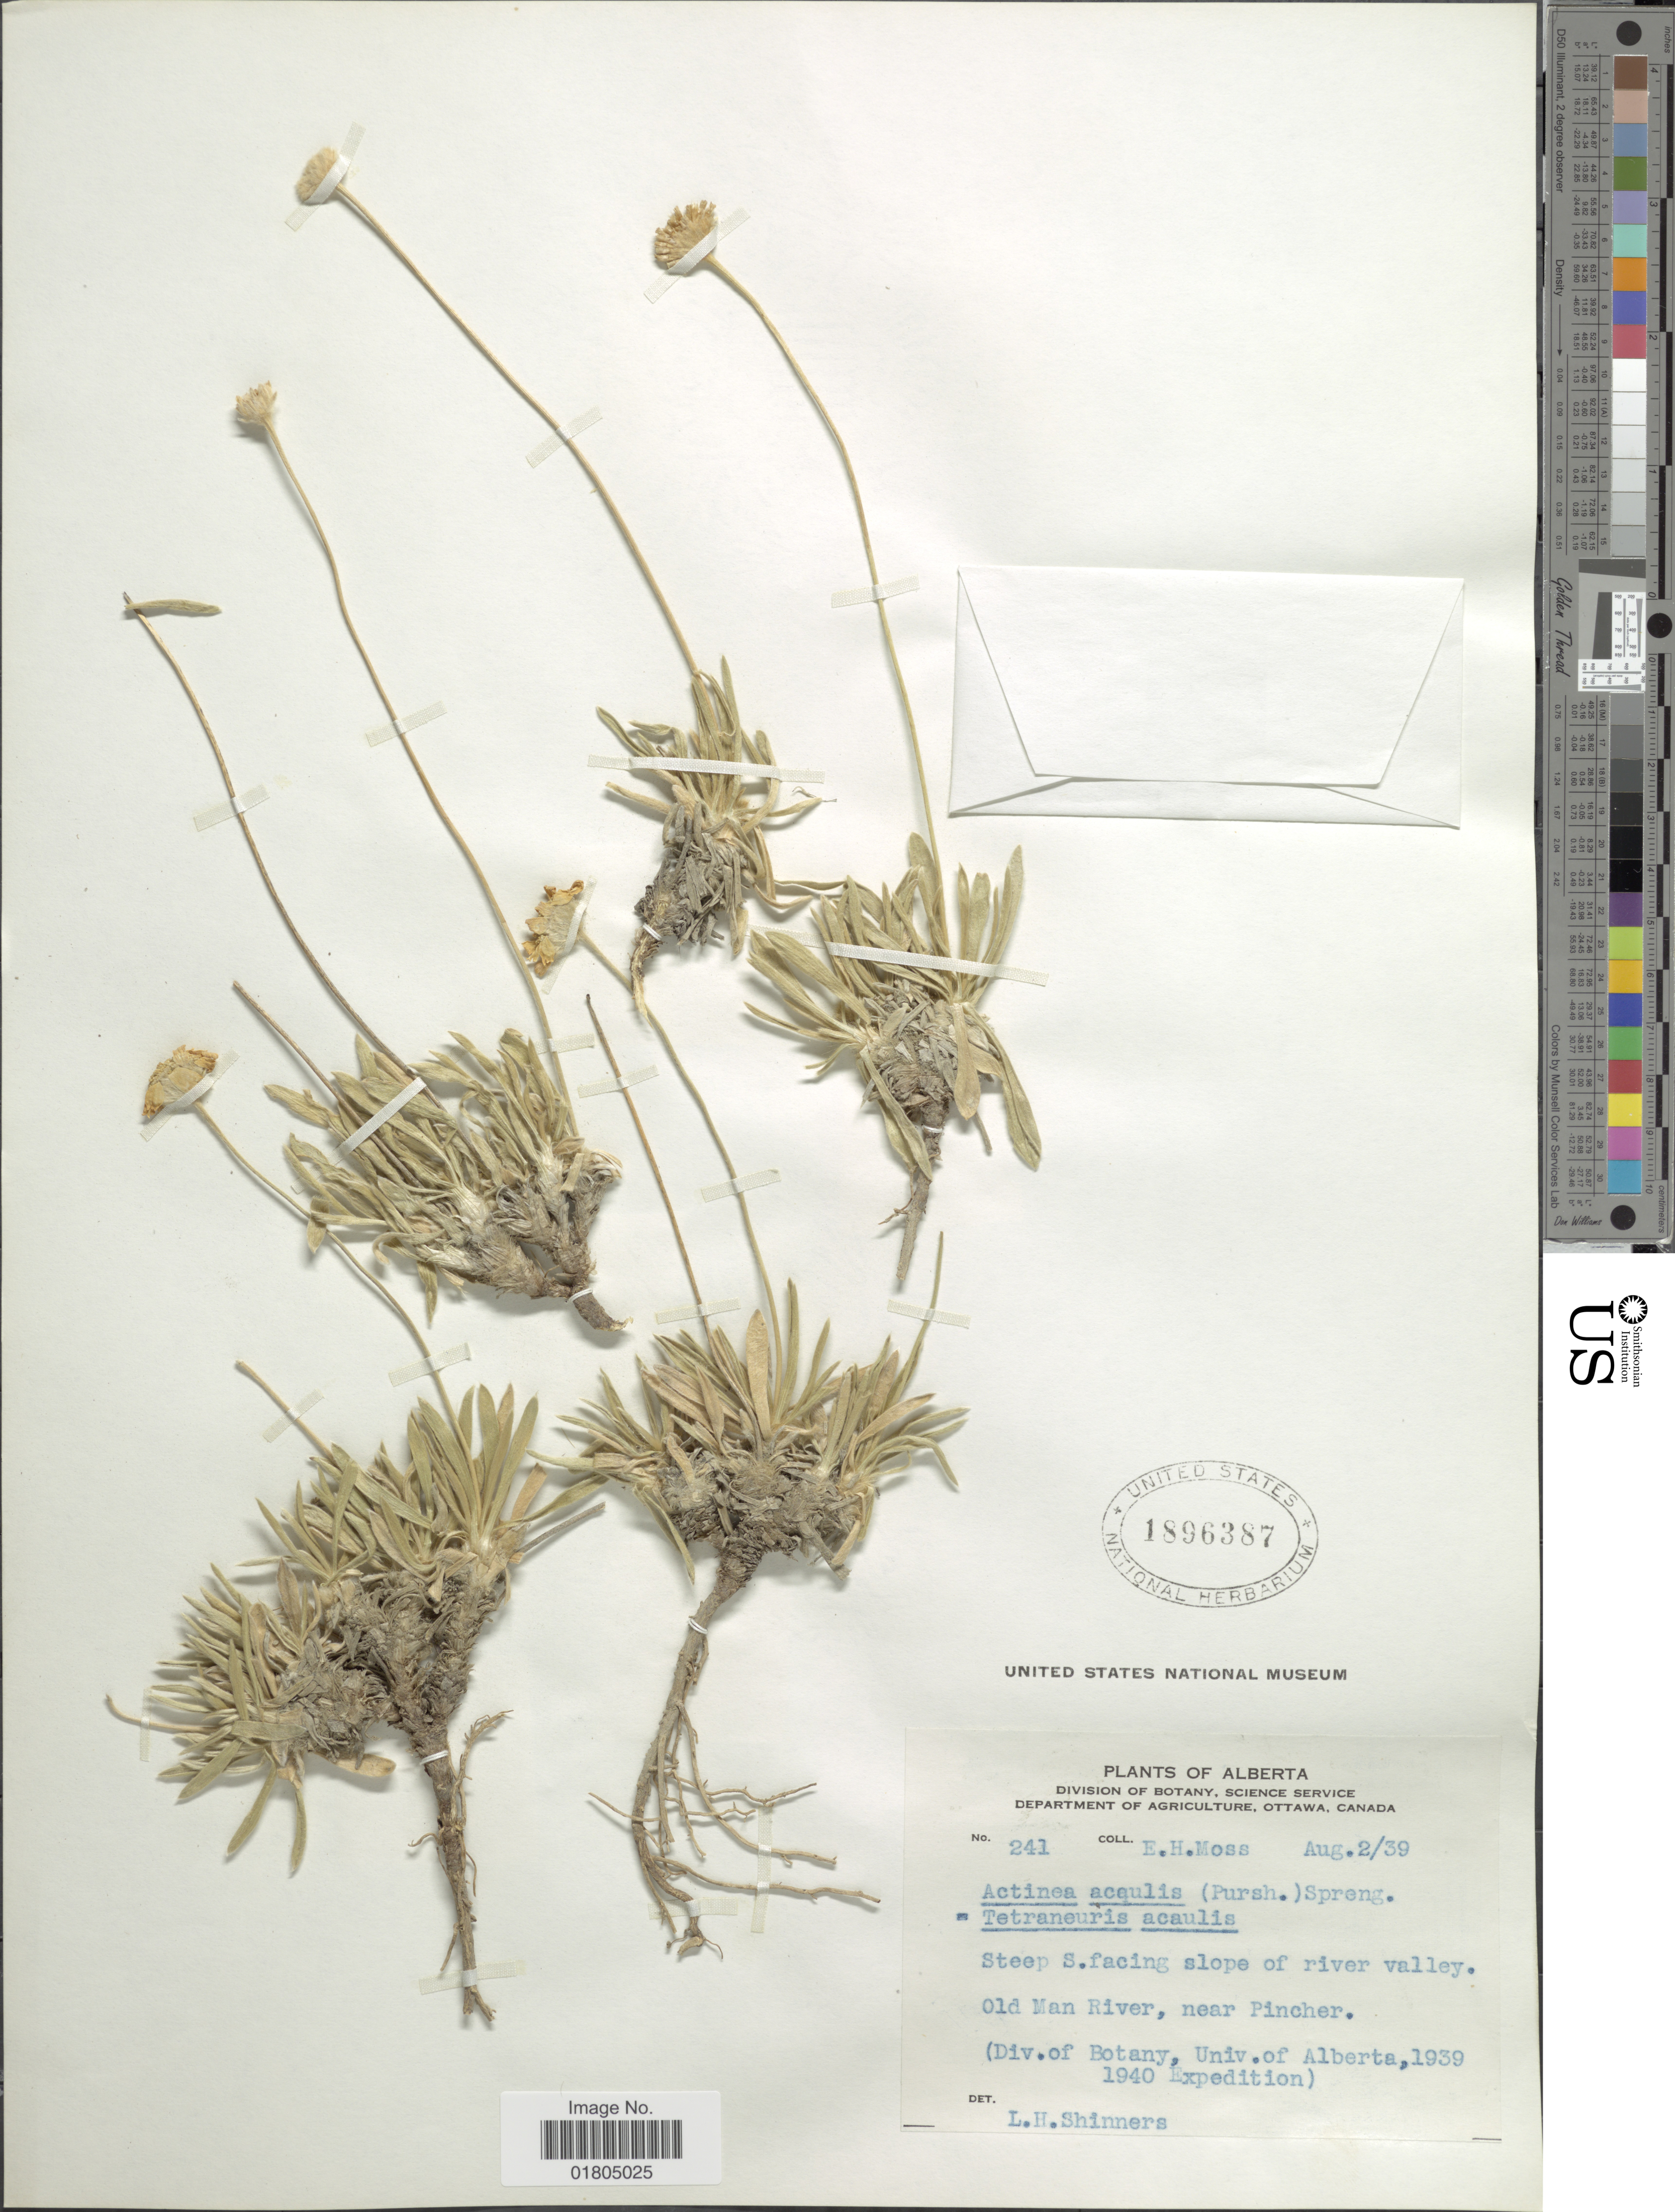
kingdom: Plantae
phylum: Tracheophyta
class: Magnoliopsida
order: Asterales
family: Asteraceae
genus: Actinea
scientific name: Actinea acaulis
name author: (Pursh) Spreng.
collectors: E. Moss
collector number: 241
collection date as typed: Transcribed d/m/y: 2/8/39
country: Canada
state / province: Alberta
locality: Steep S. facing slope of river valley, Old Man River, near Pincher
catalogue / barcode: US 1896387